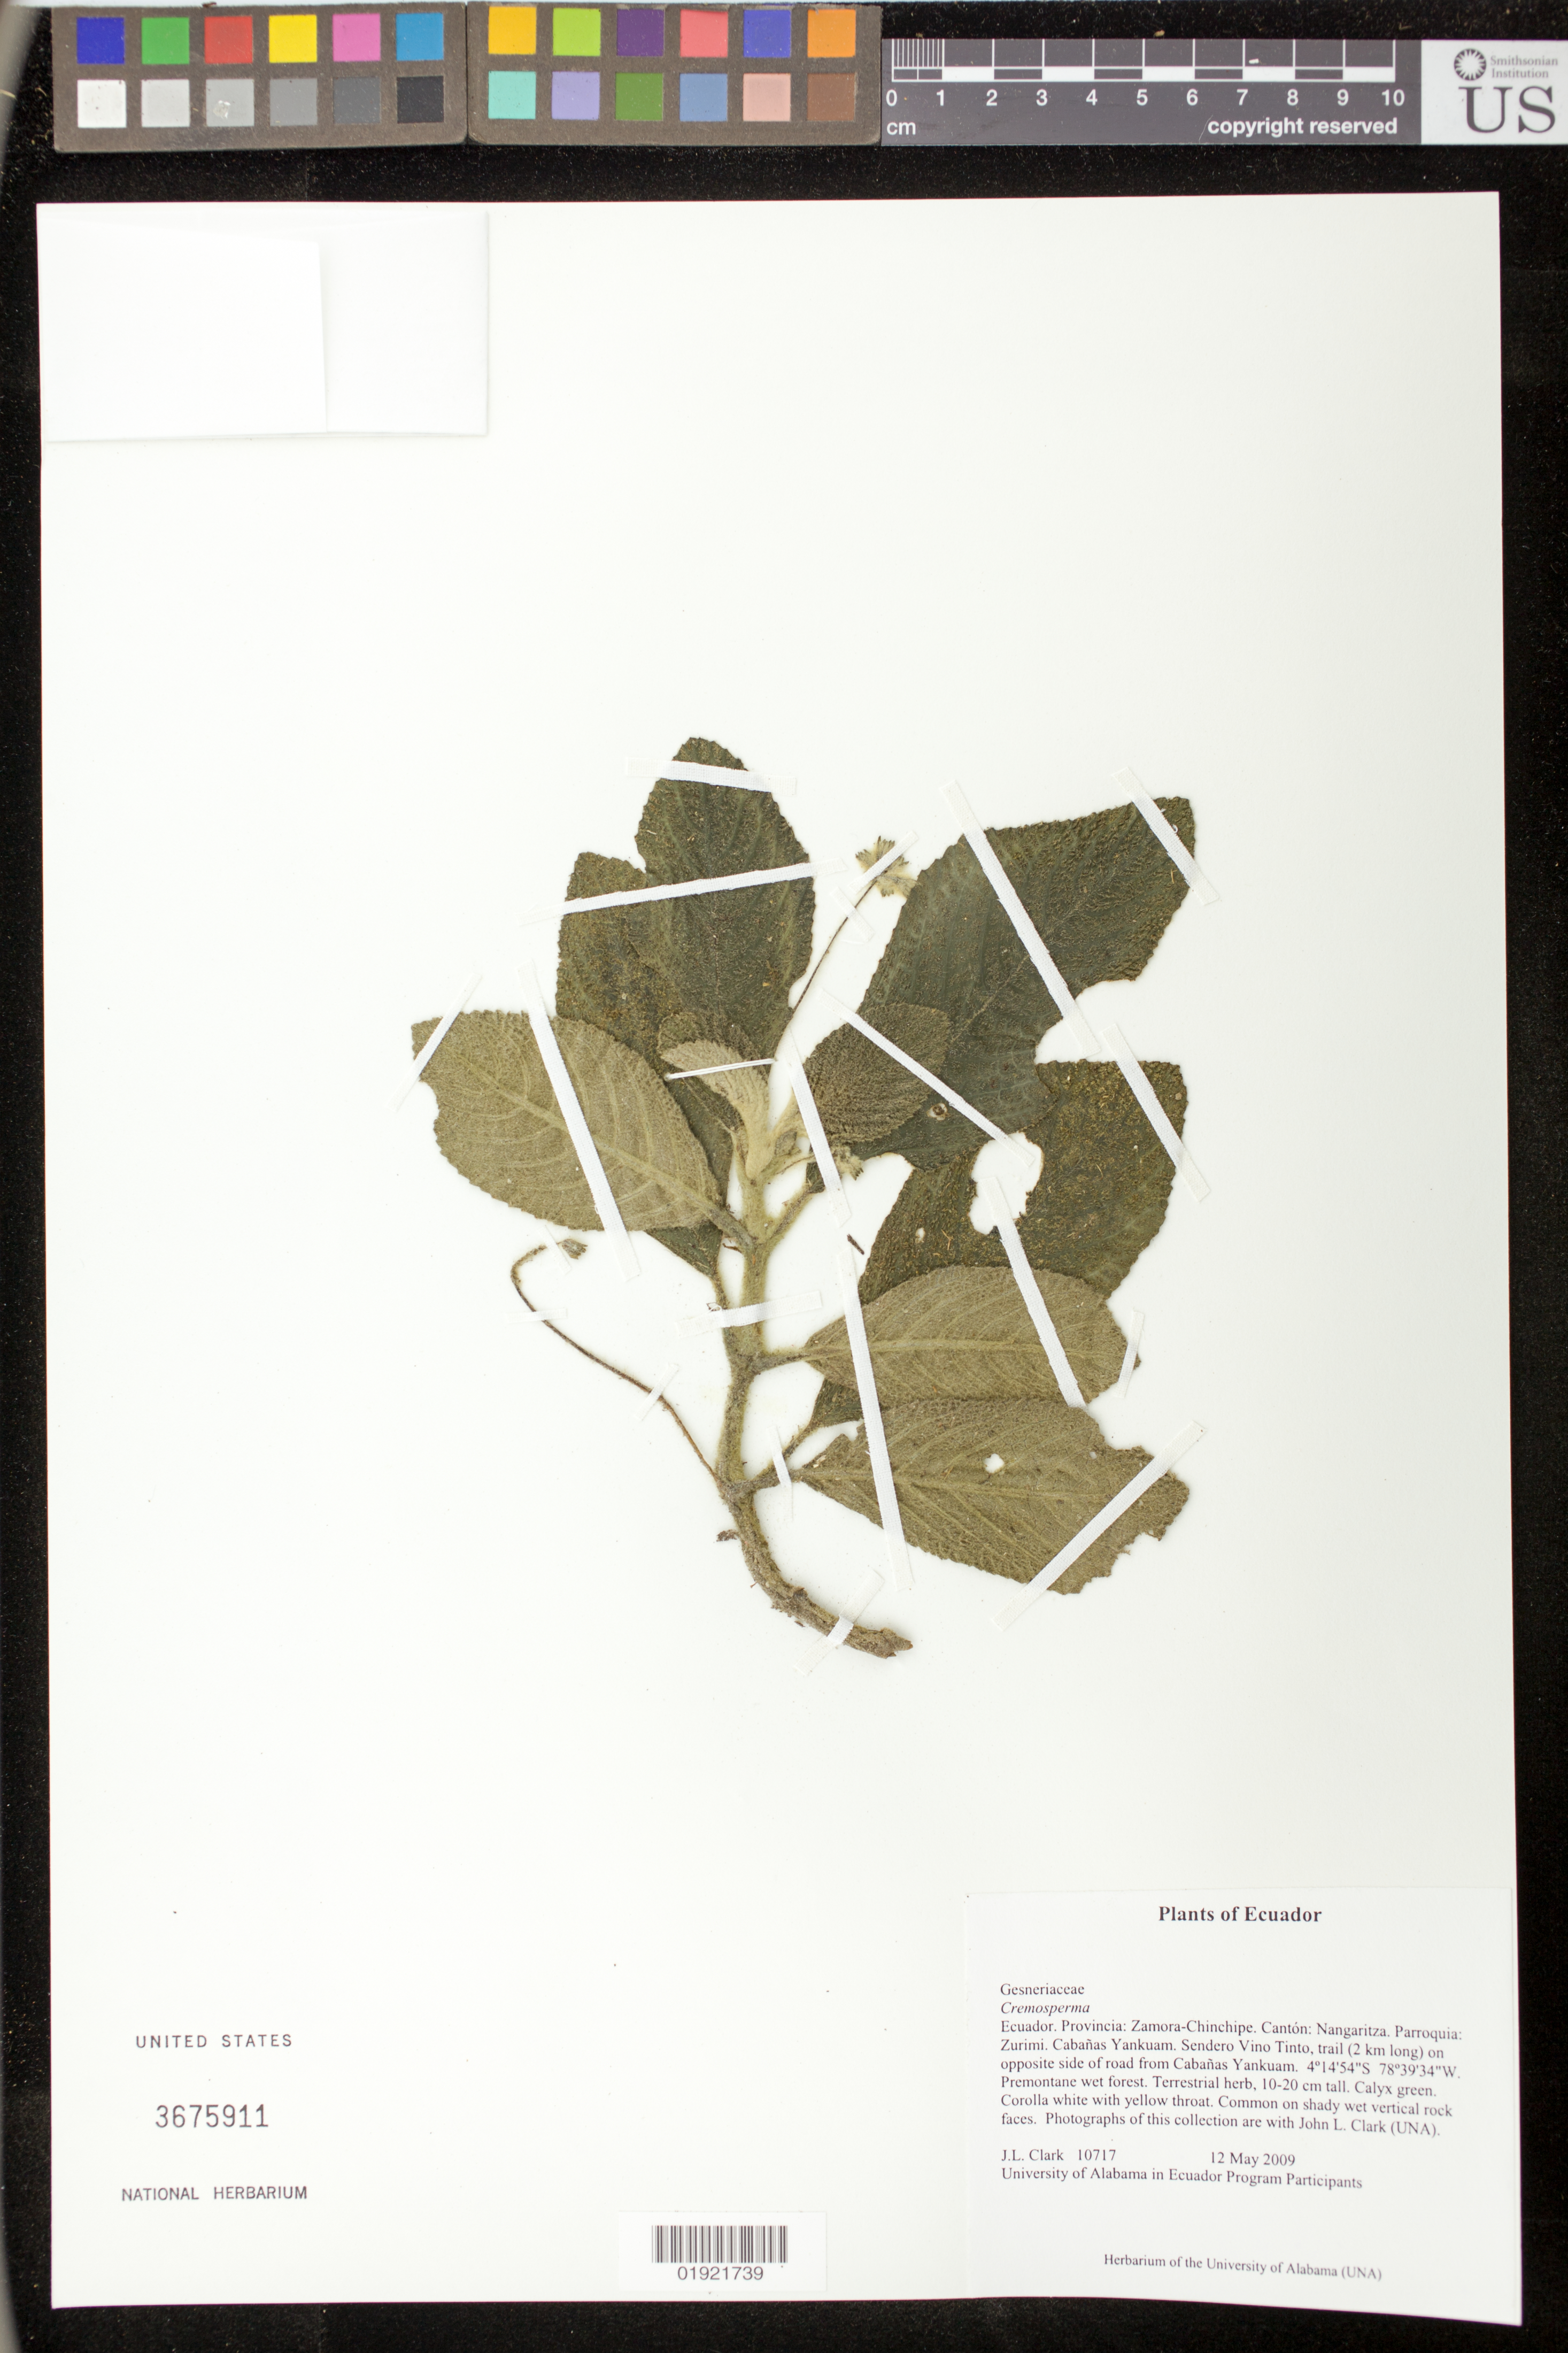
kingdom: Plantae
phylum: Tracheophyta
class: Magnoliopsida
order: Lamiales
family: Gesneriaceae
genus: Cremosperma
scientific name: Cremosperma sp.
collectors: J. L. Clark & University of Alabama in Ecuador Program participants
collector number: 10717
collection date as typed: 12 May 2009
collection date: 2009-05-12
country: Ecuador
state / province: Zamora-Chinchipe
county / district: Nangaritza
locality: Parroquia: Zurimi. Cabanas Yankuam. Sendero Vino Tinto, trail (2 km long) on opposite side of road from Cabanas Yankuam.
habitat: Premontane wet forest. Common on shady wet vertical rock faces.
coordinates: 4 14 54 S, 78 39 34 W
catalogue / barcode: US 3675911